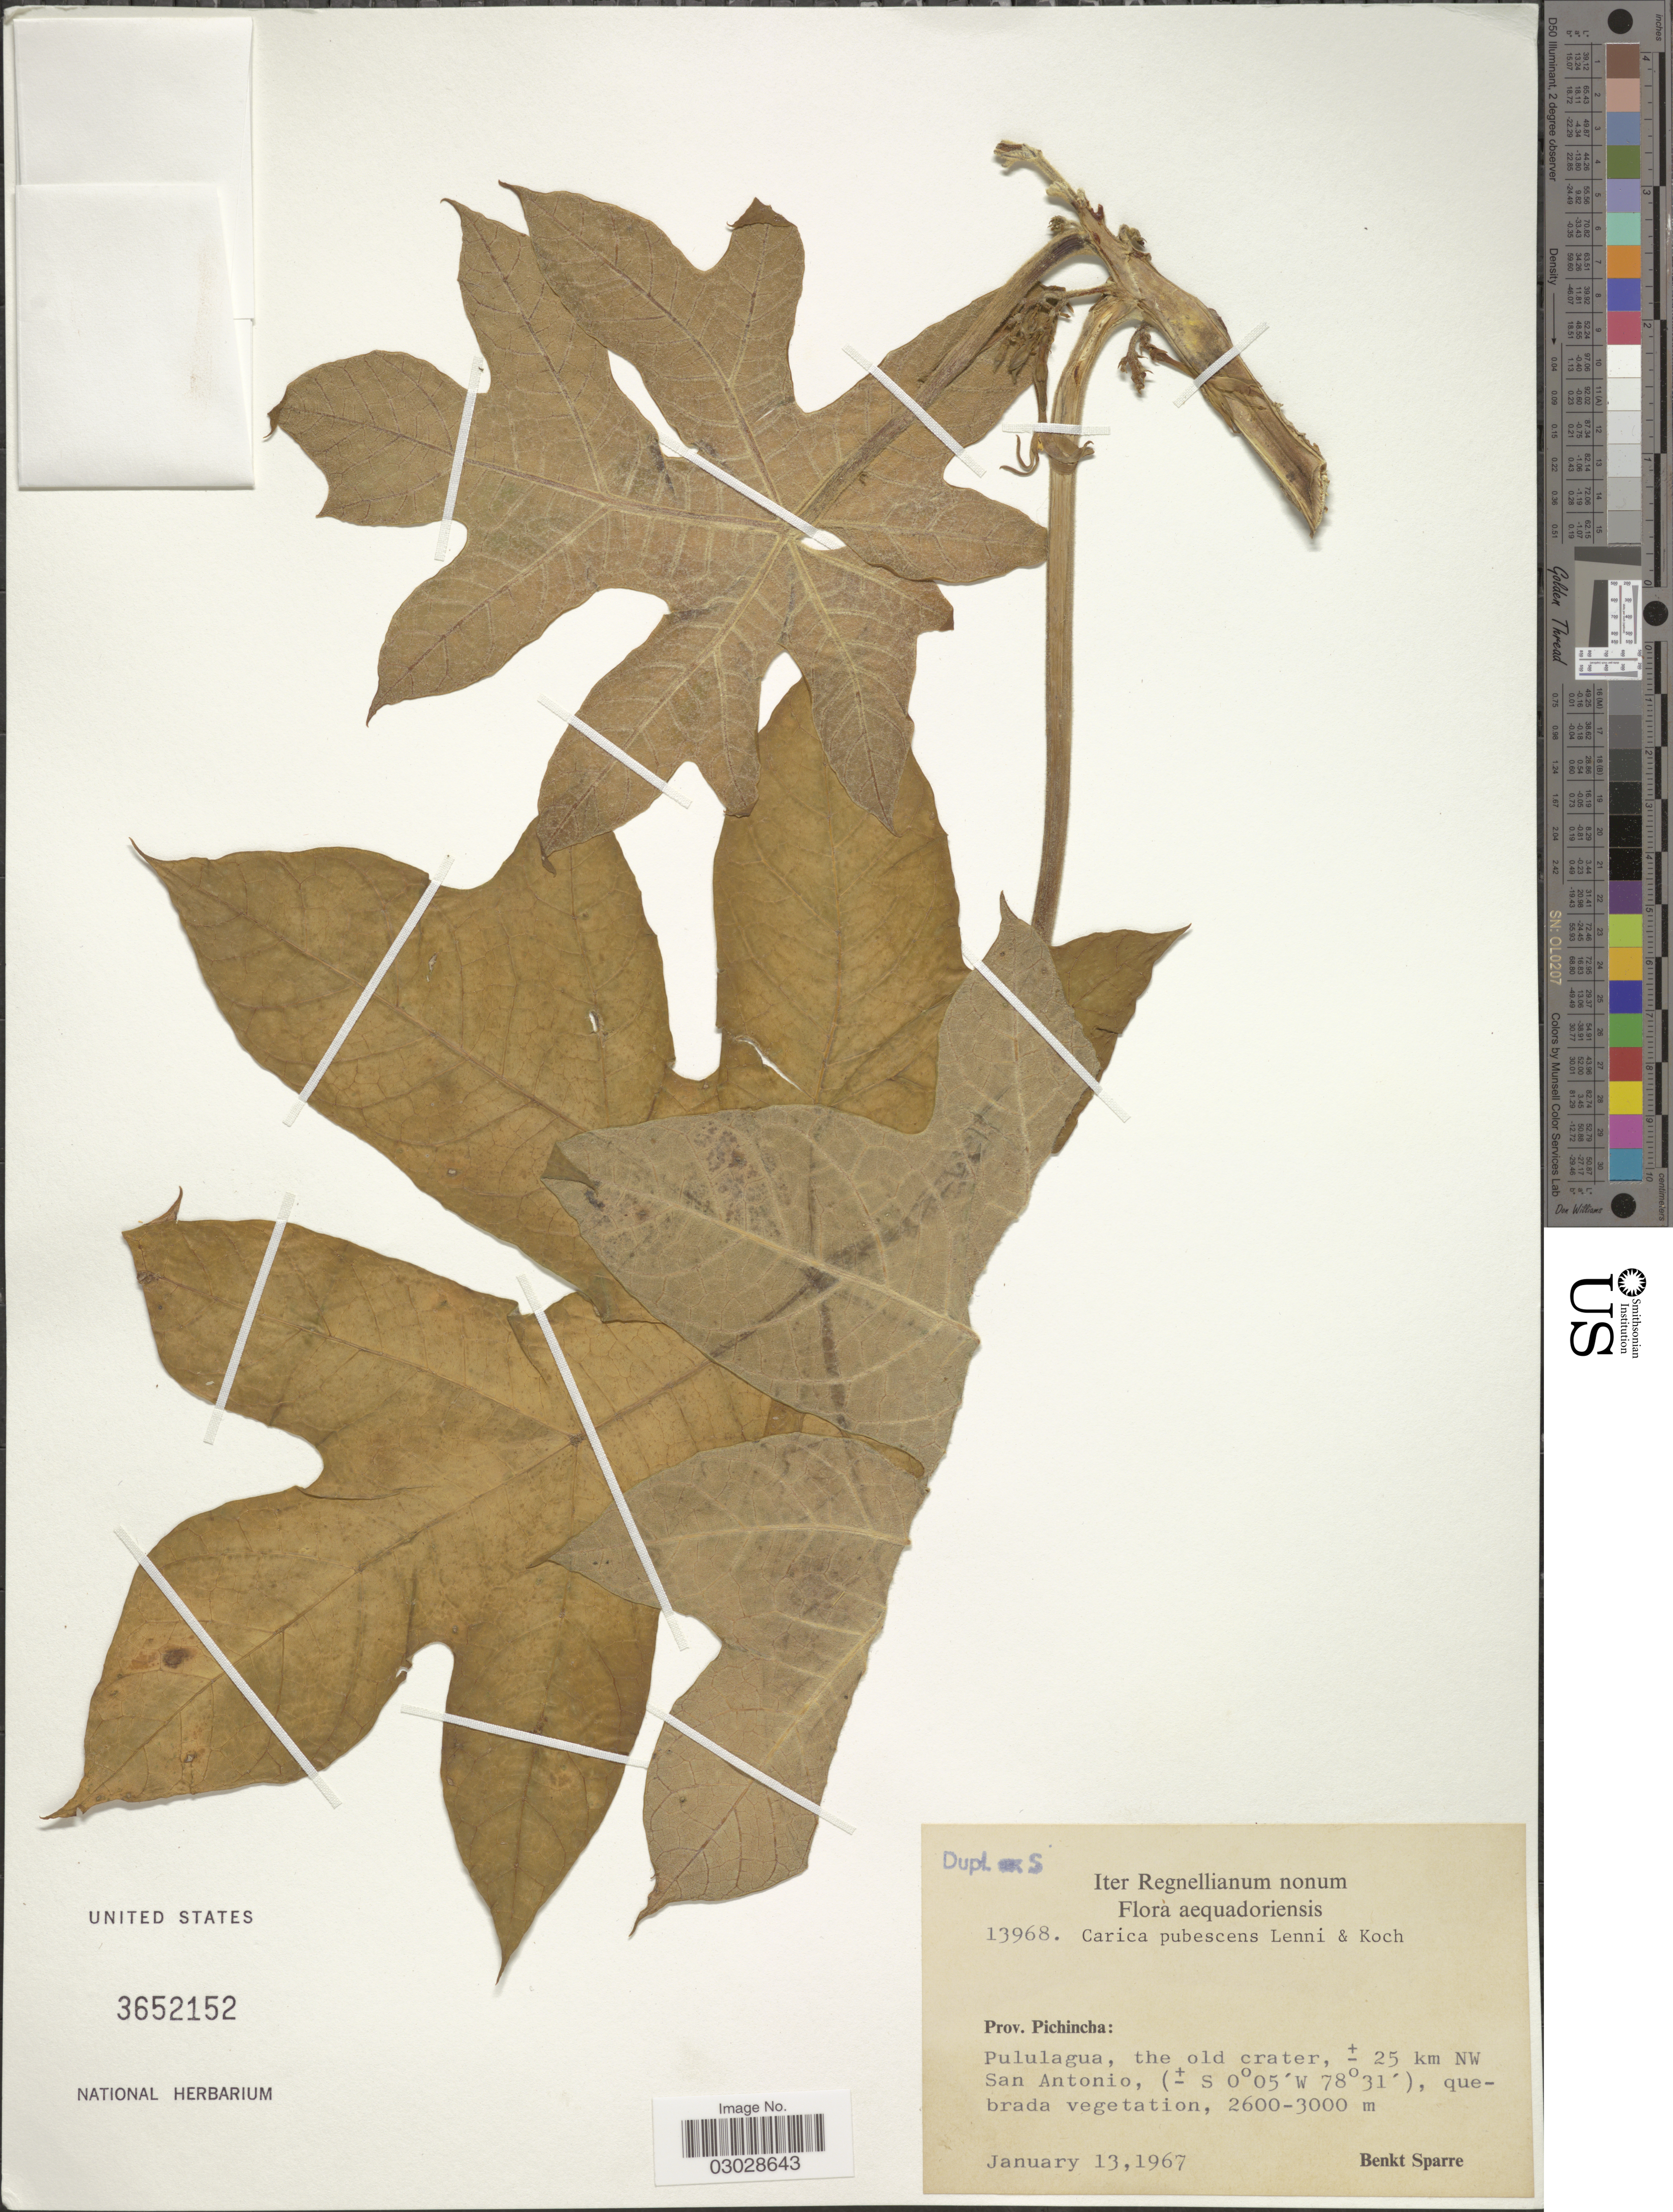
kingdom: Plantae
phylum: Tracheophyta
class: Magnoliopsida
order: Brassicales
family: Caricaceae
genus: Vasconcellea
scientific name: Vasconcellea pubescens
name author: A. DC.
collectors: B. Sparre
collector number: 13968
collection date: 1967-01-13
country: Ecuador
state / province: Pichincha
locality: Pululagua, the old crater, ± 25 km NW San Antonio.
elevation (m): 2600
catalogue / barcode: US 3652152